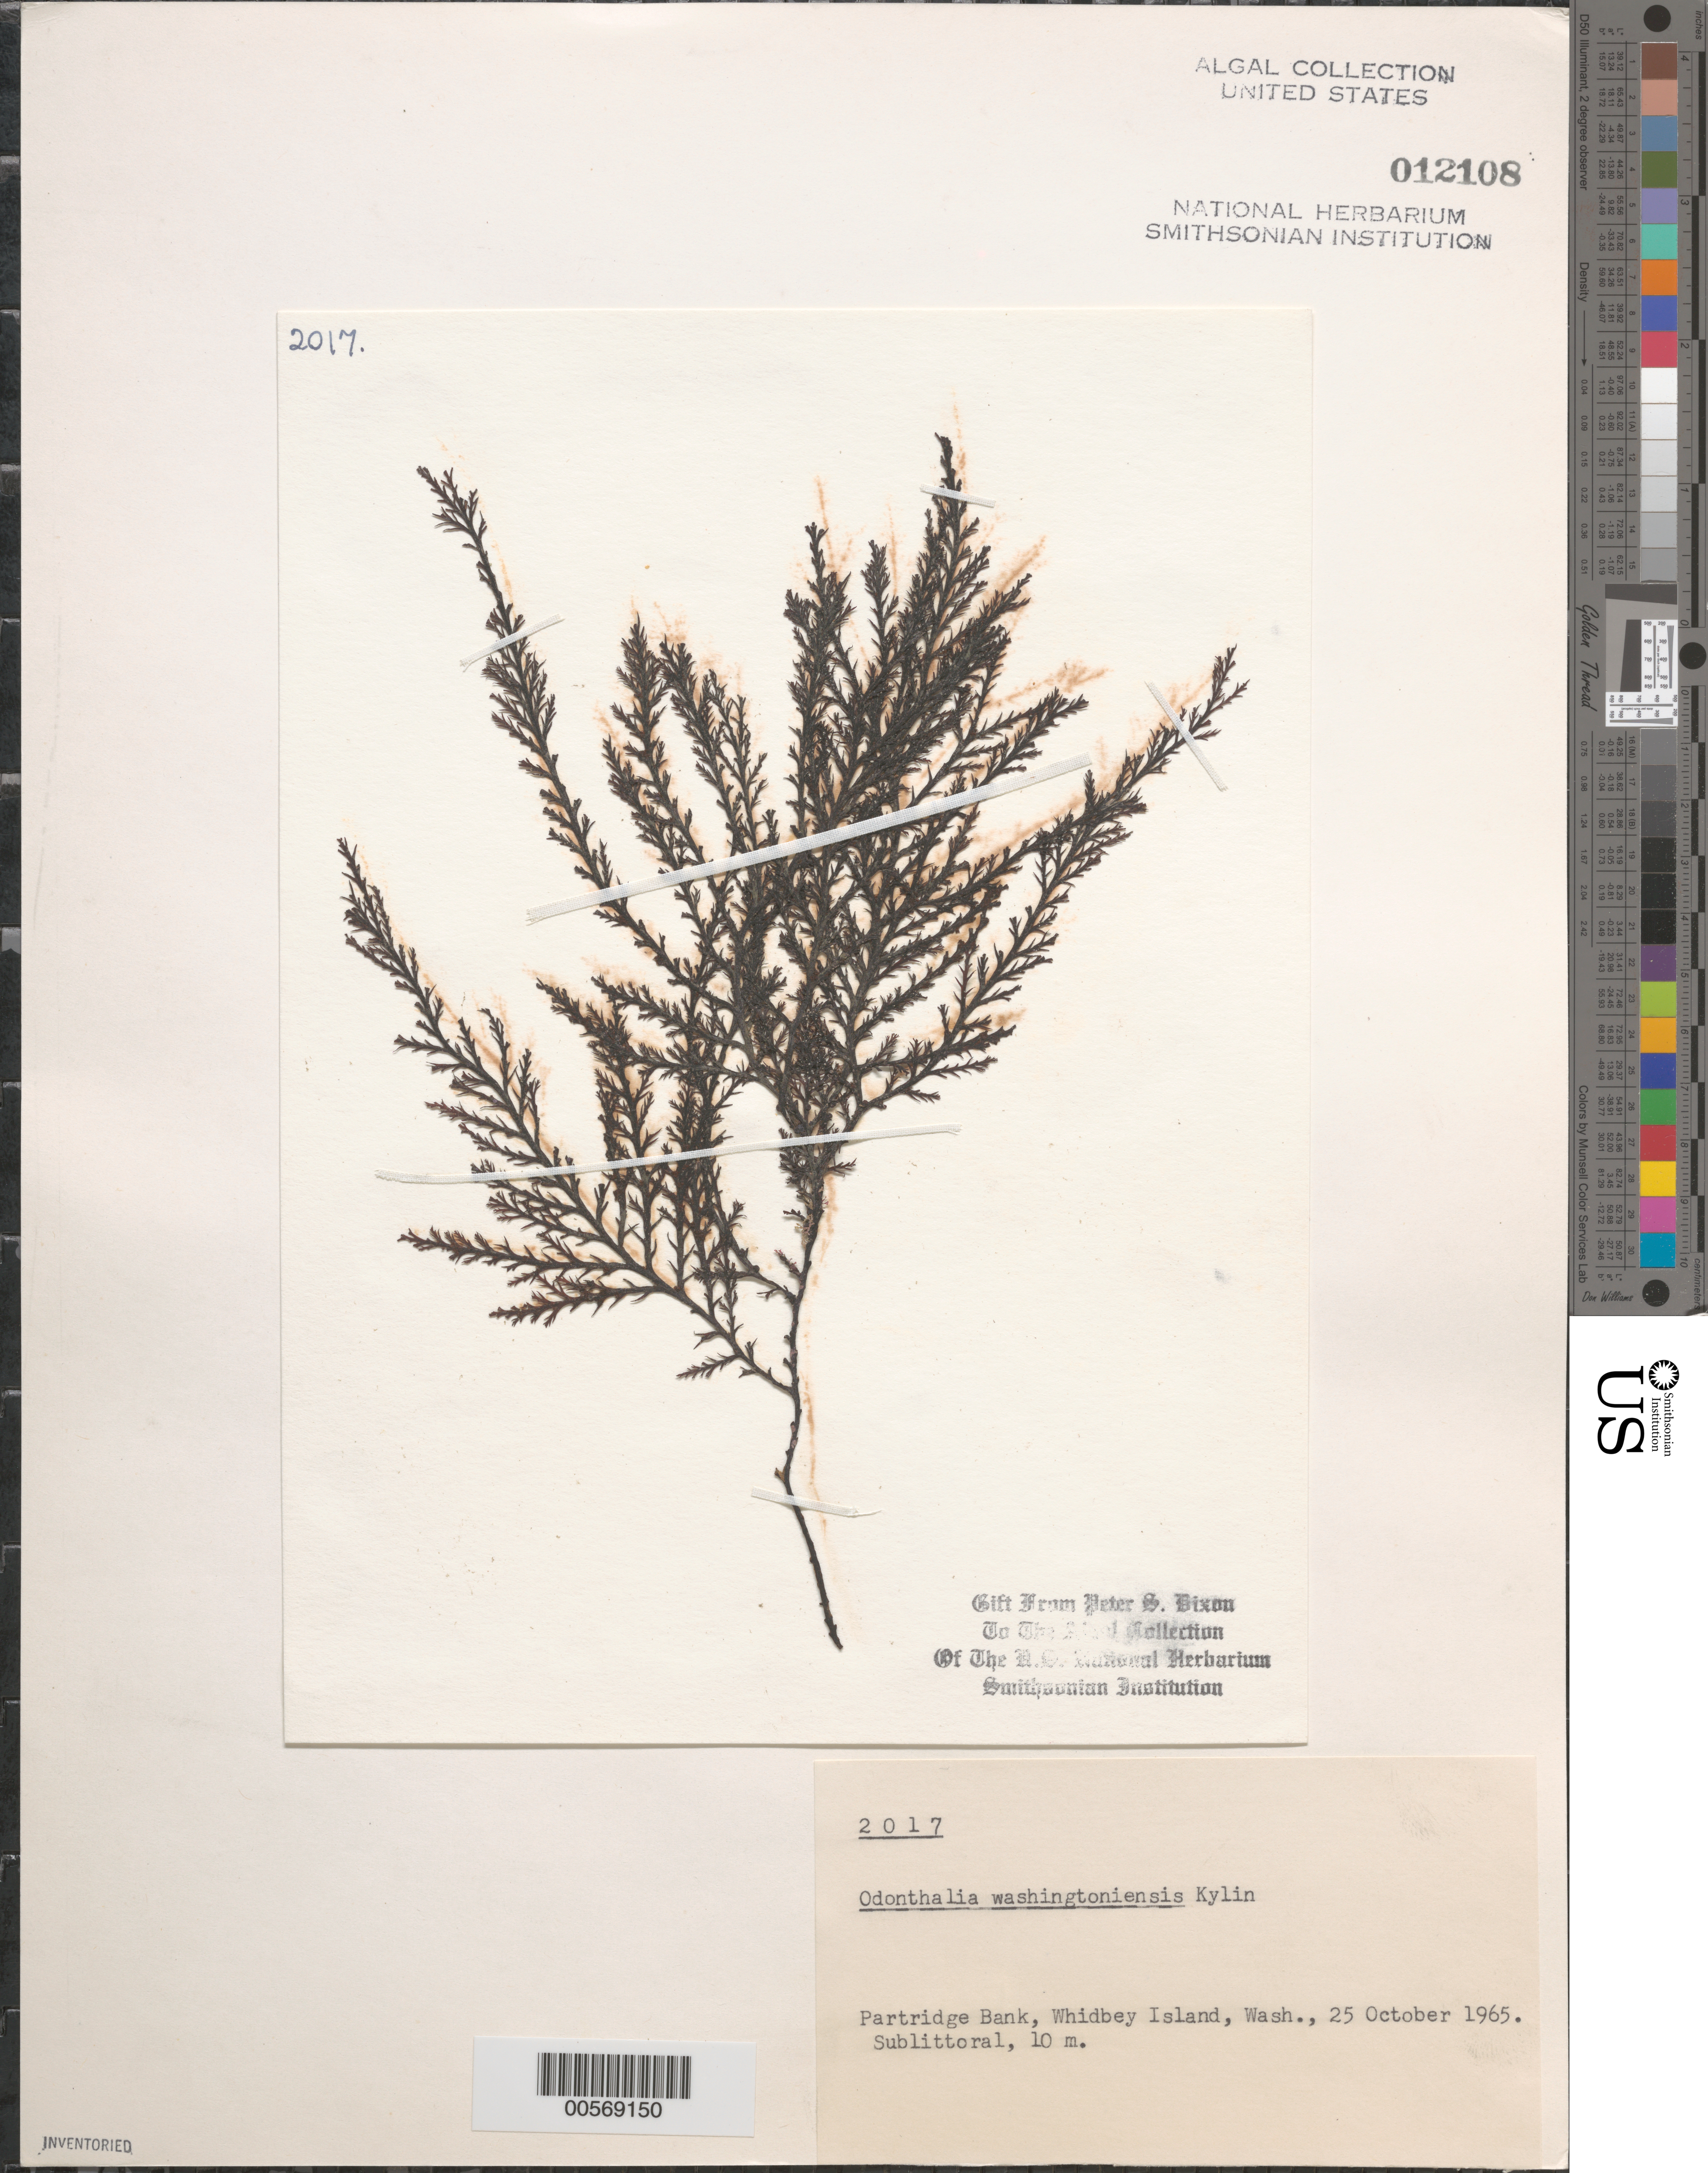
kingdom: Plantae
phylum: Rhodophyta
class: Florideophyceae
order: Ceramiales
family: Rhodomelaceae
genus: Odonthalia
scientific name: Odonthalia washingtoniensis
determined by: Dixon, P. S.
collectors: P. S. Dixon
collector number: PSD 2017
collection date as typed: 25 Oct 1965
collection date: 1965-10-25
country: United States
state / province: Washington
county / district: Island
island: Whidbey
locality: Partridge Bank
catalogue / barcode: US 12108